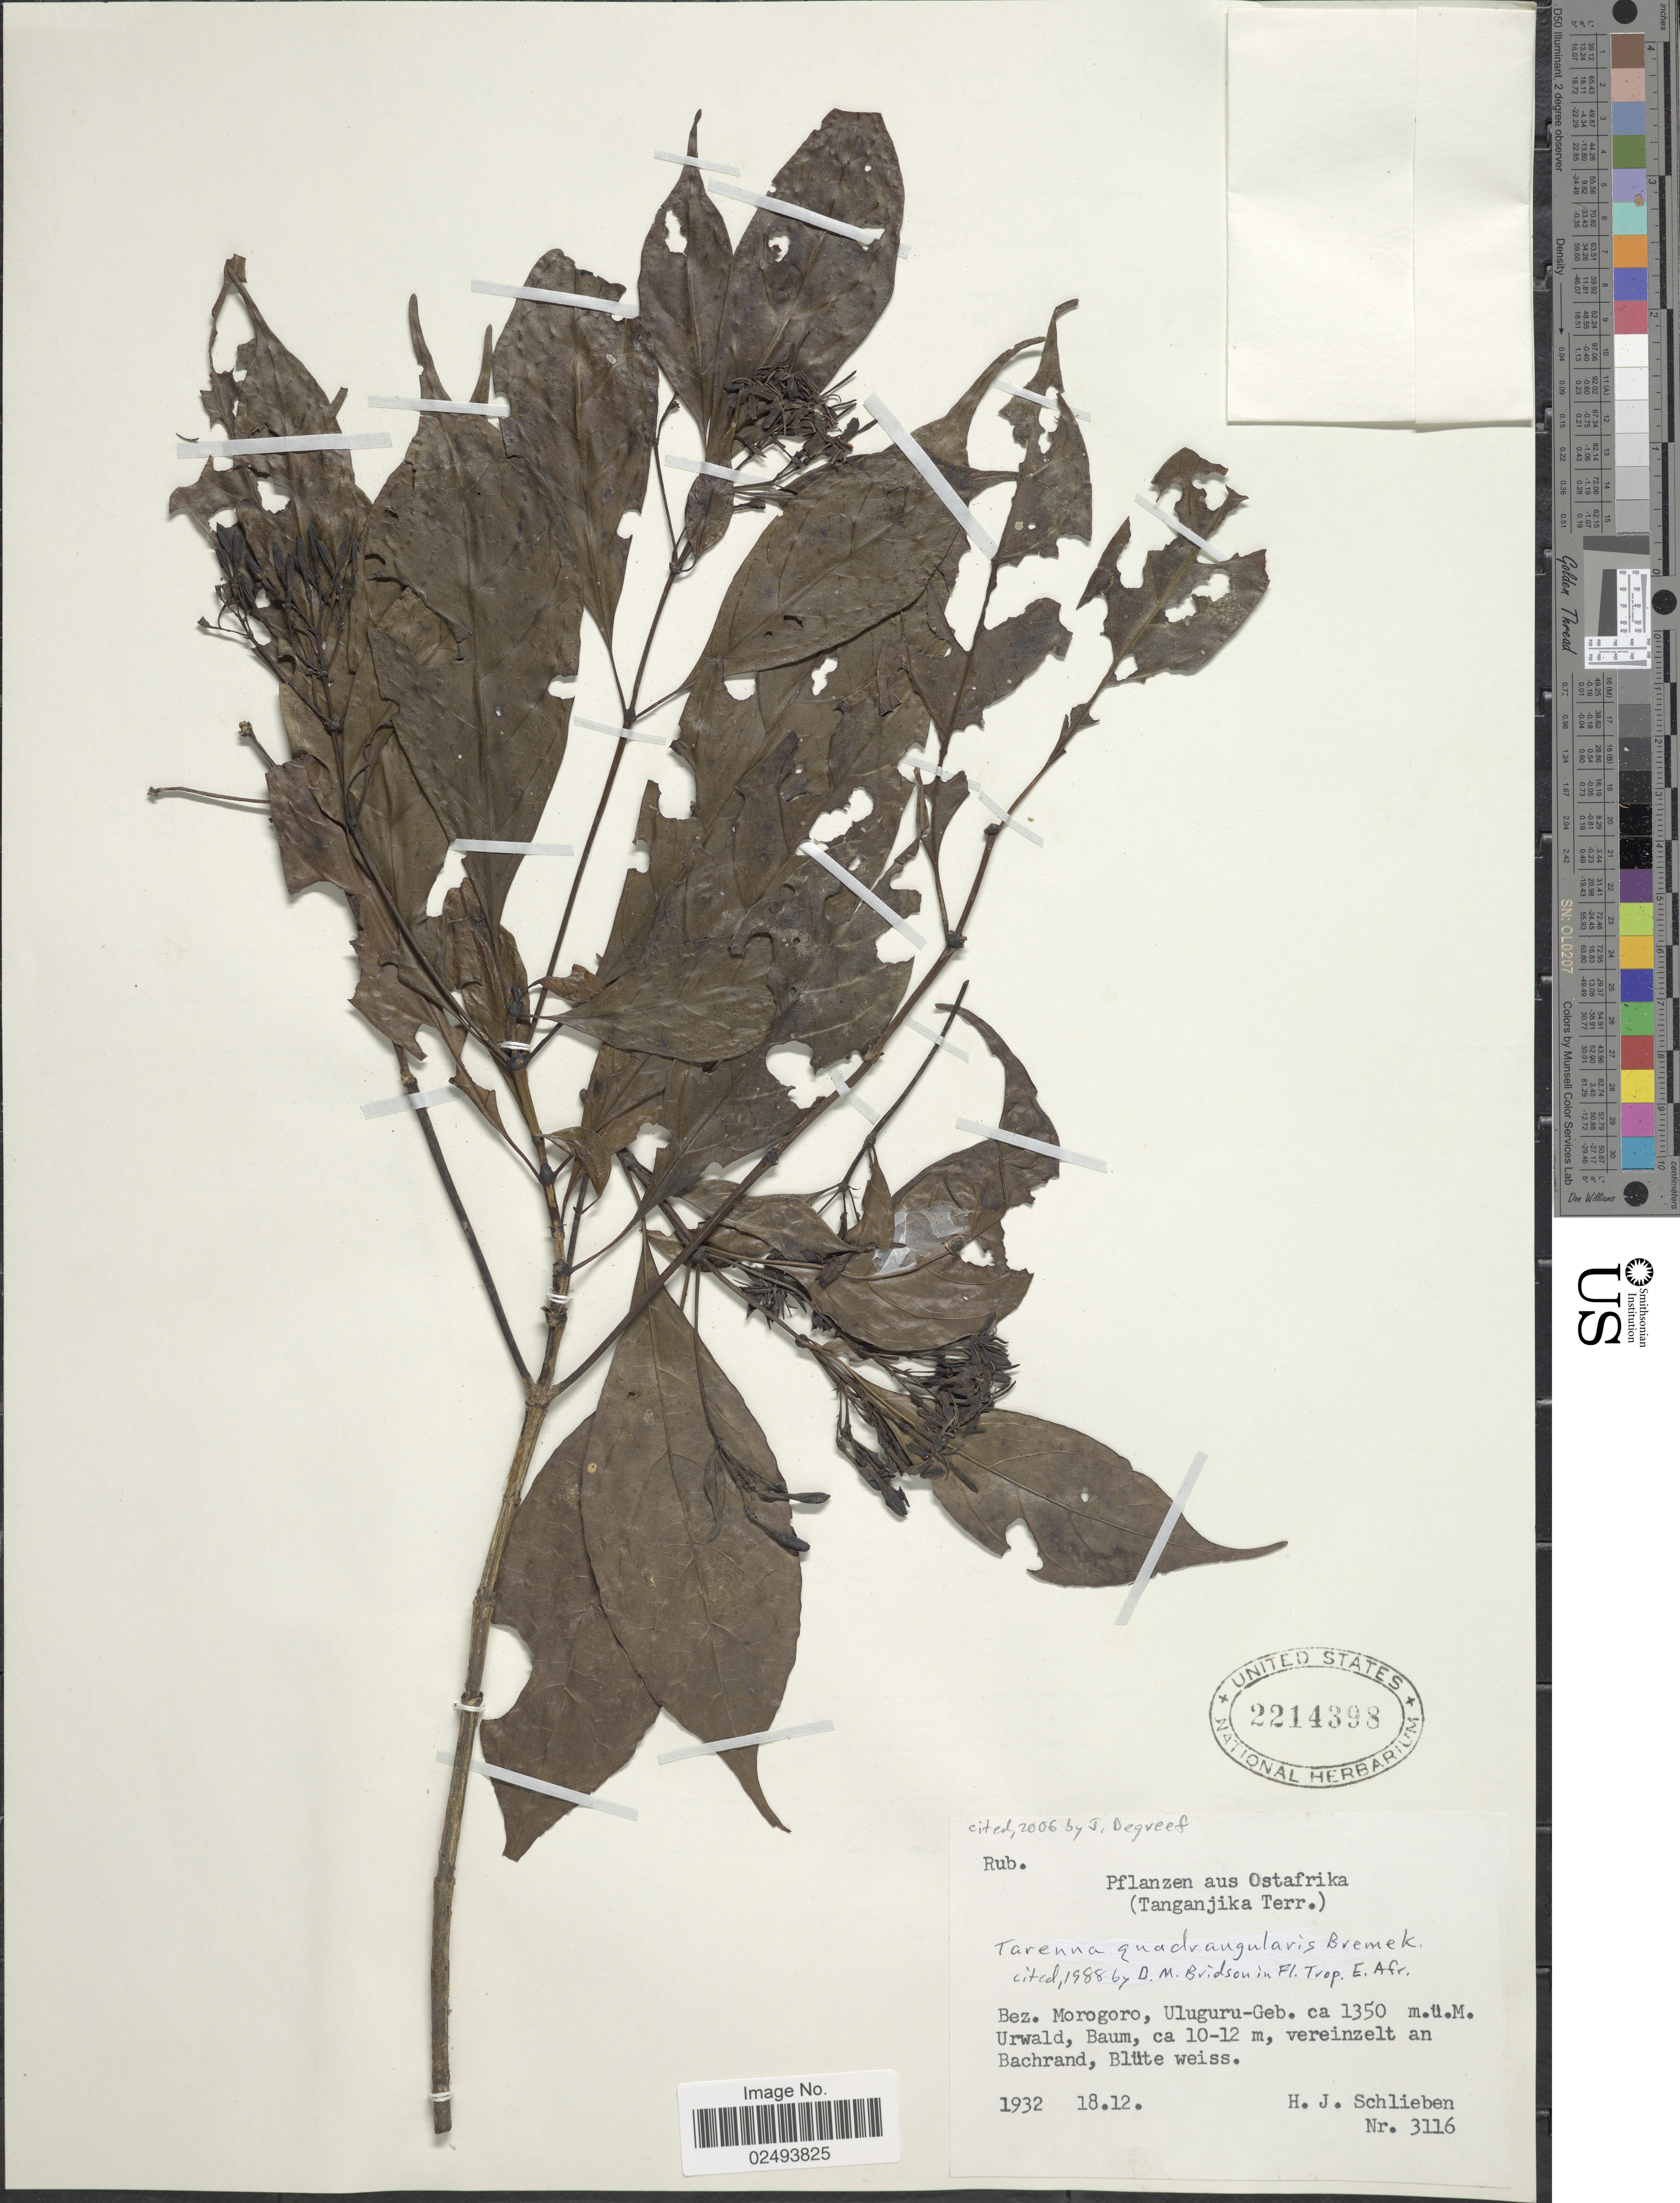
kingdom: Plantae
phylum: Tracheophyta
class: Magnoliopsida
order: Gentianales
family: Rubiaceae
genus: Tarenna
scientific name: Tarenna quadrangularis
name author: Bremek.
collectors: H. J. Schlieben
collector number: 3116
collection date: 1932-12-18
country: Tanzania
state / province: Morogoro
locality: Aus Ostafrika. (Tanganjika Terr.) Uluguru-Geb. Urwald, Baum, ca. 10-12 m, vereinzelt an Bachrand, Blute weiss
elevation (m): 1350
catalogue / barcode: US 2214398